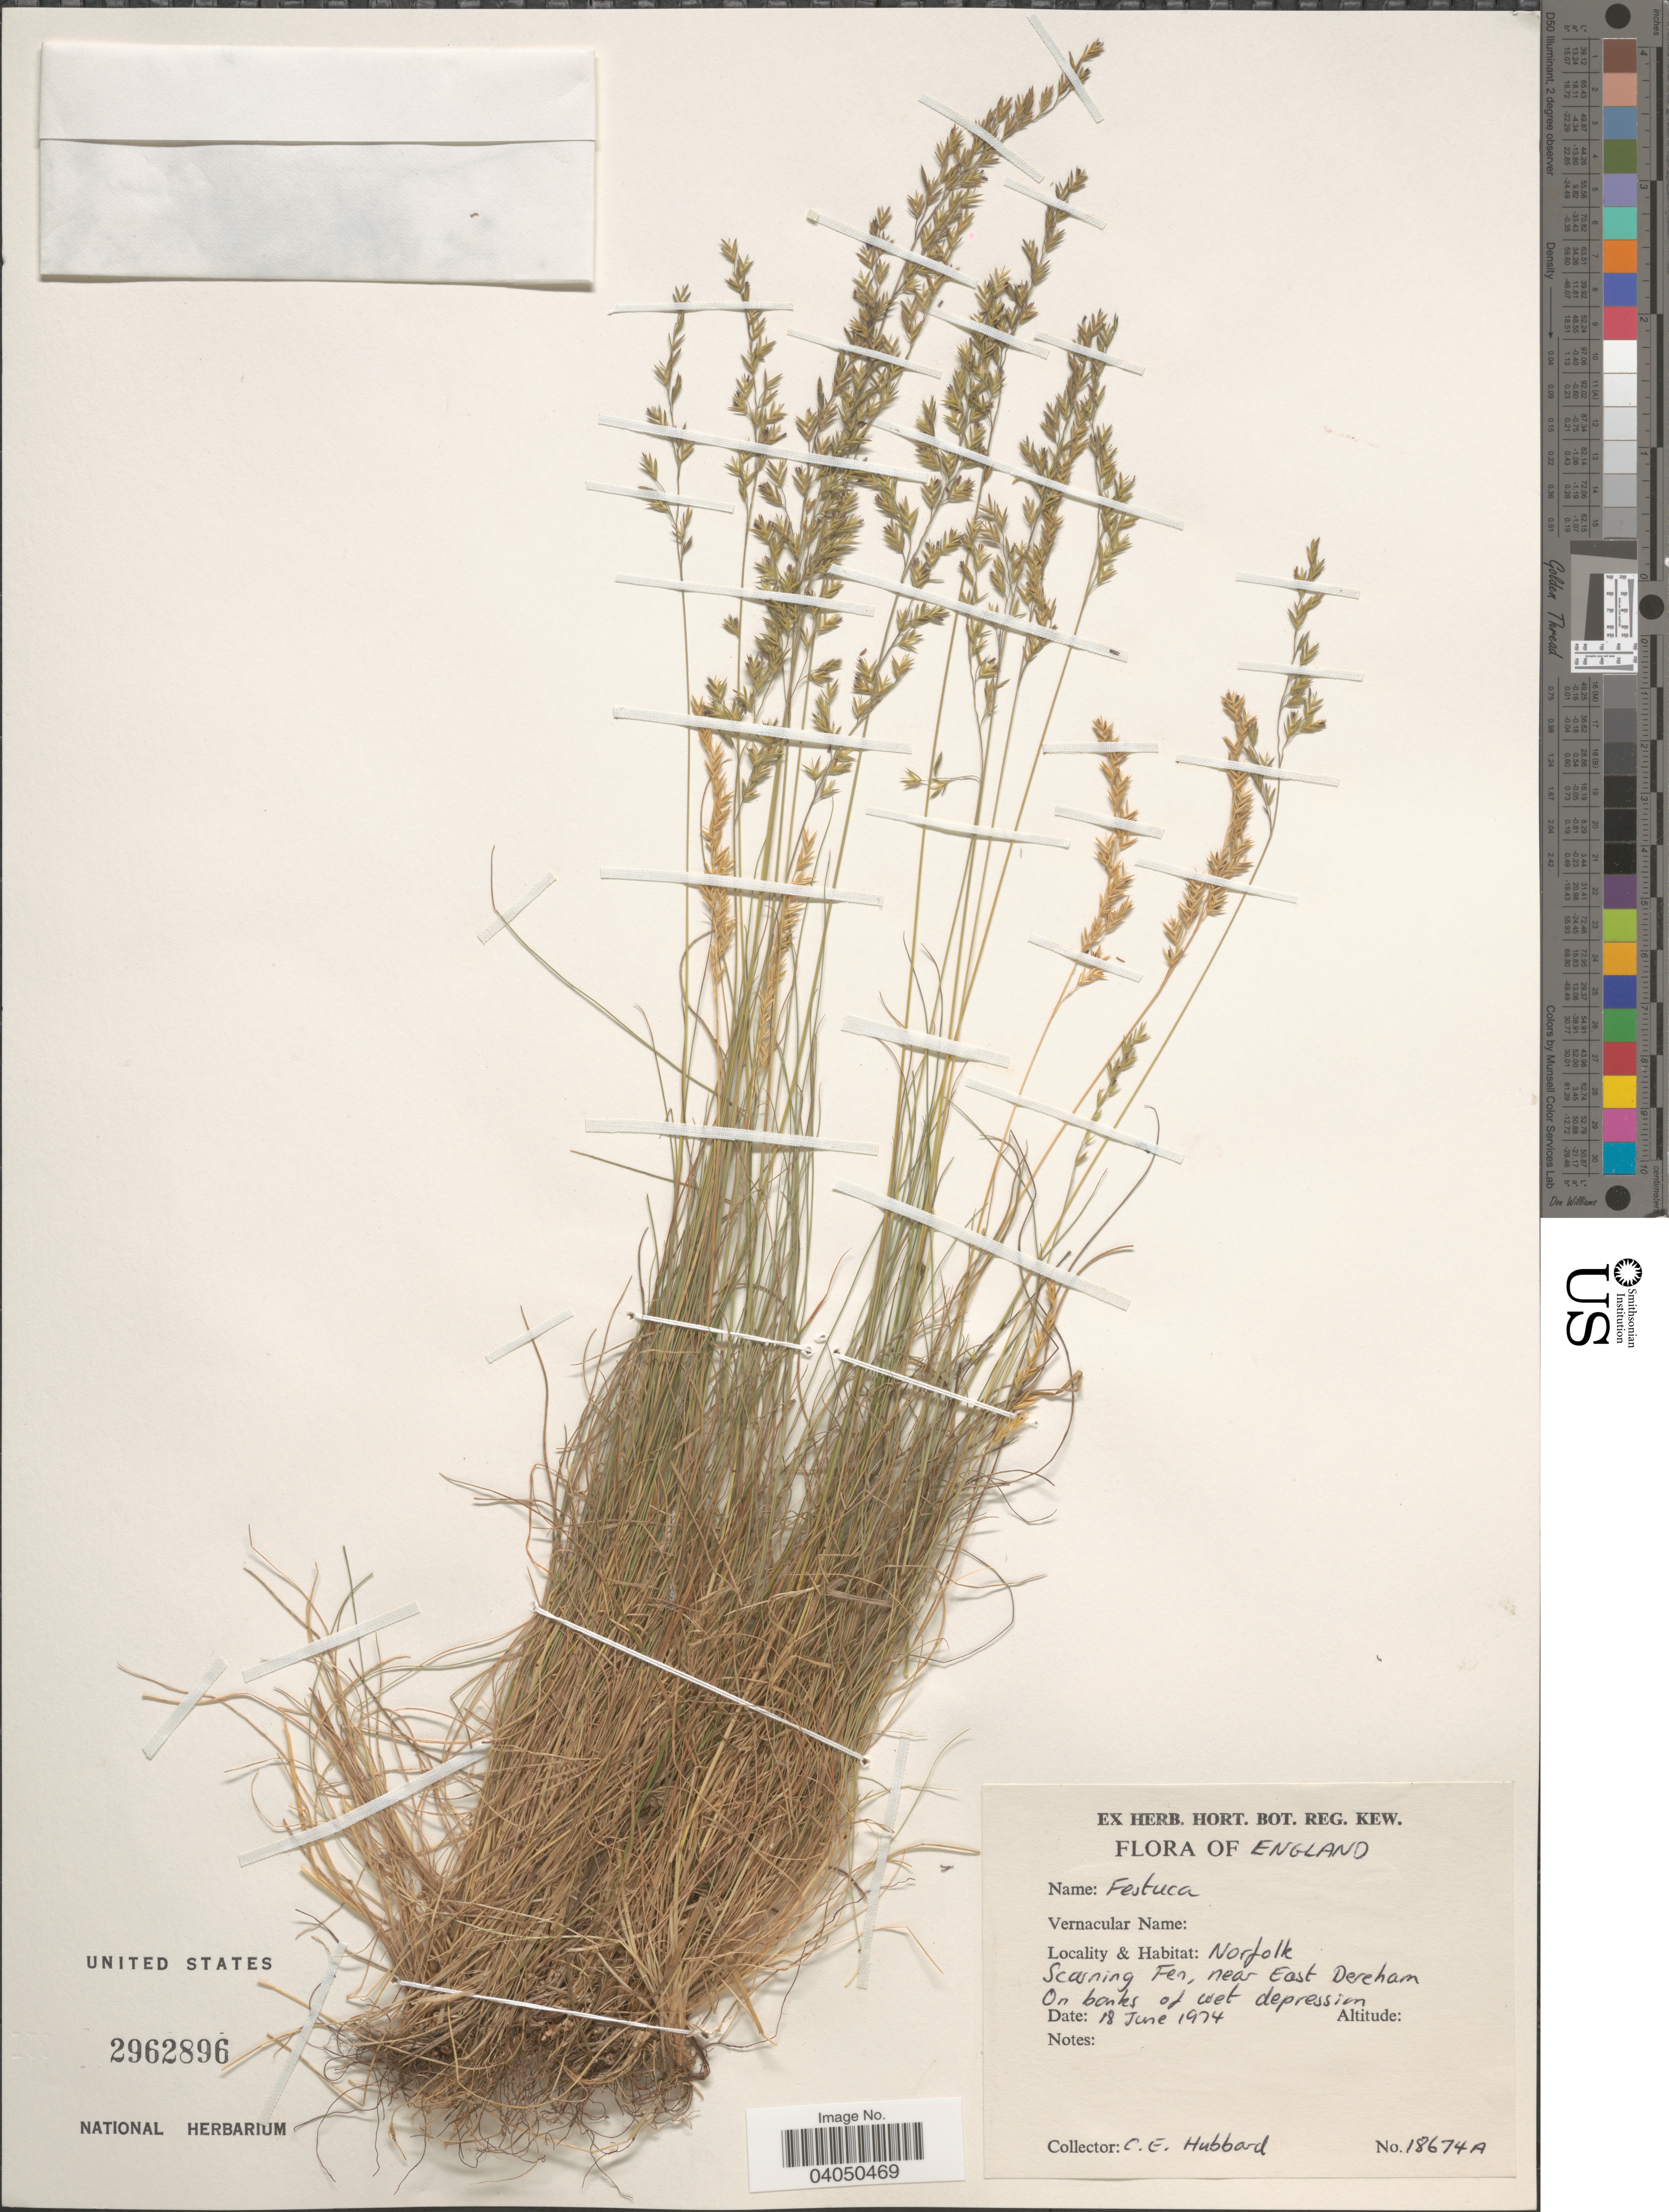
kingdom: Plantae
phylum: Tracheophyta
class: Liliopsida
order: Poales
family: Poaceae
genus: Festuca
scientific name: Festuca sp.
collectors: C. E. Hubbard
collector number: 18674 A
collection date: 1974-06-18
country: United Kingdom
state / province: England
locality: Norfolk. Scarning Fen, near East Dereham.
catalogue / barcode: US 2962896